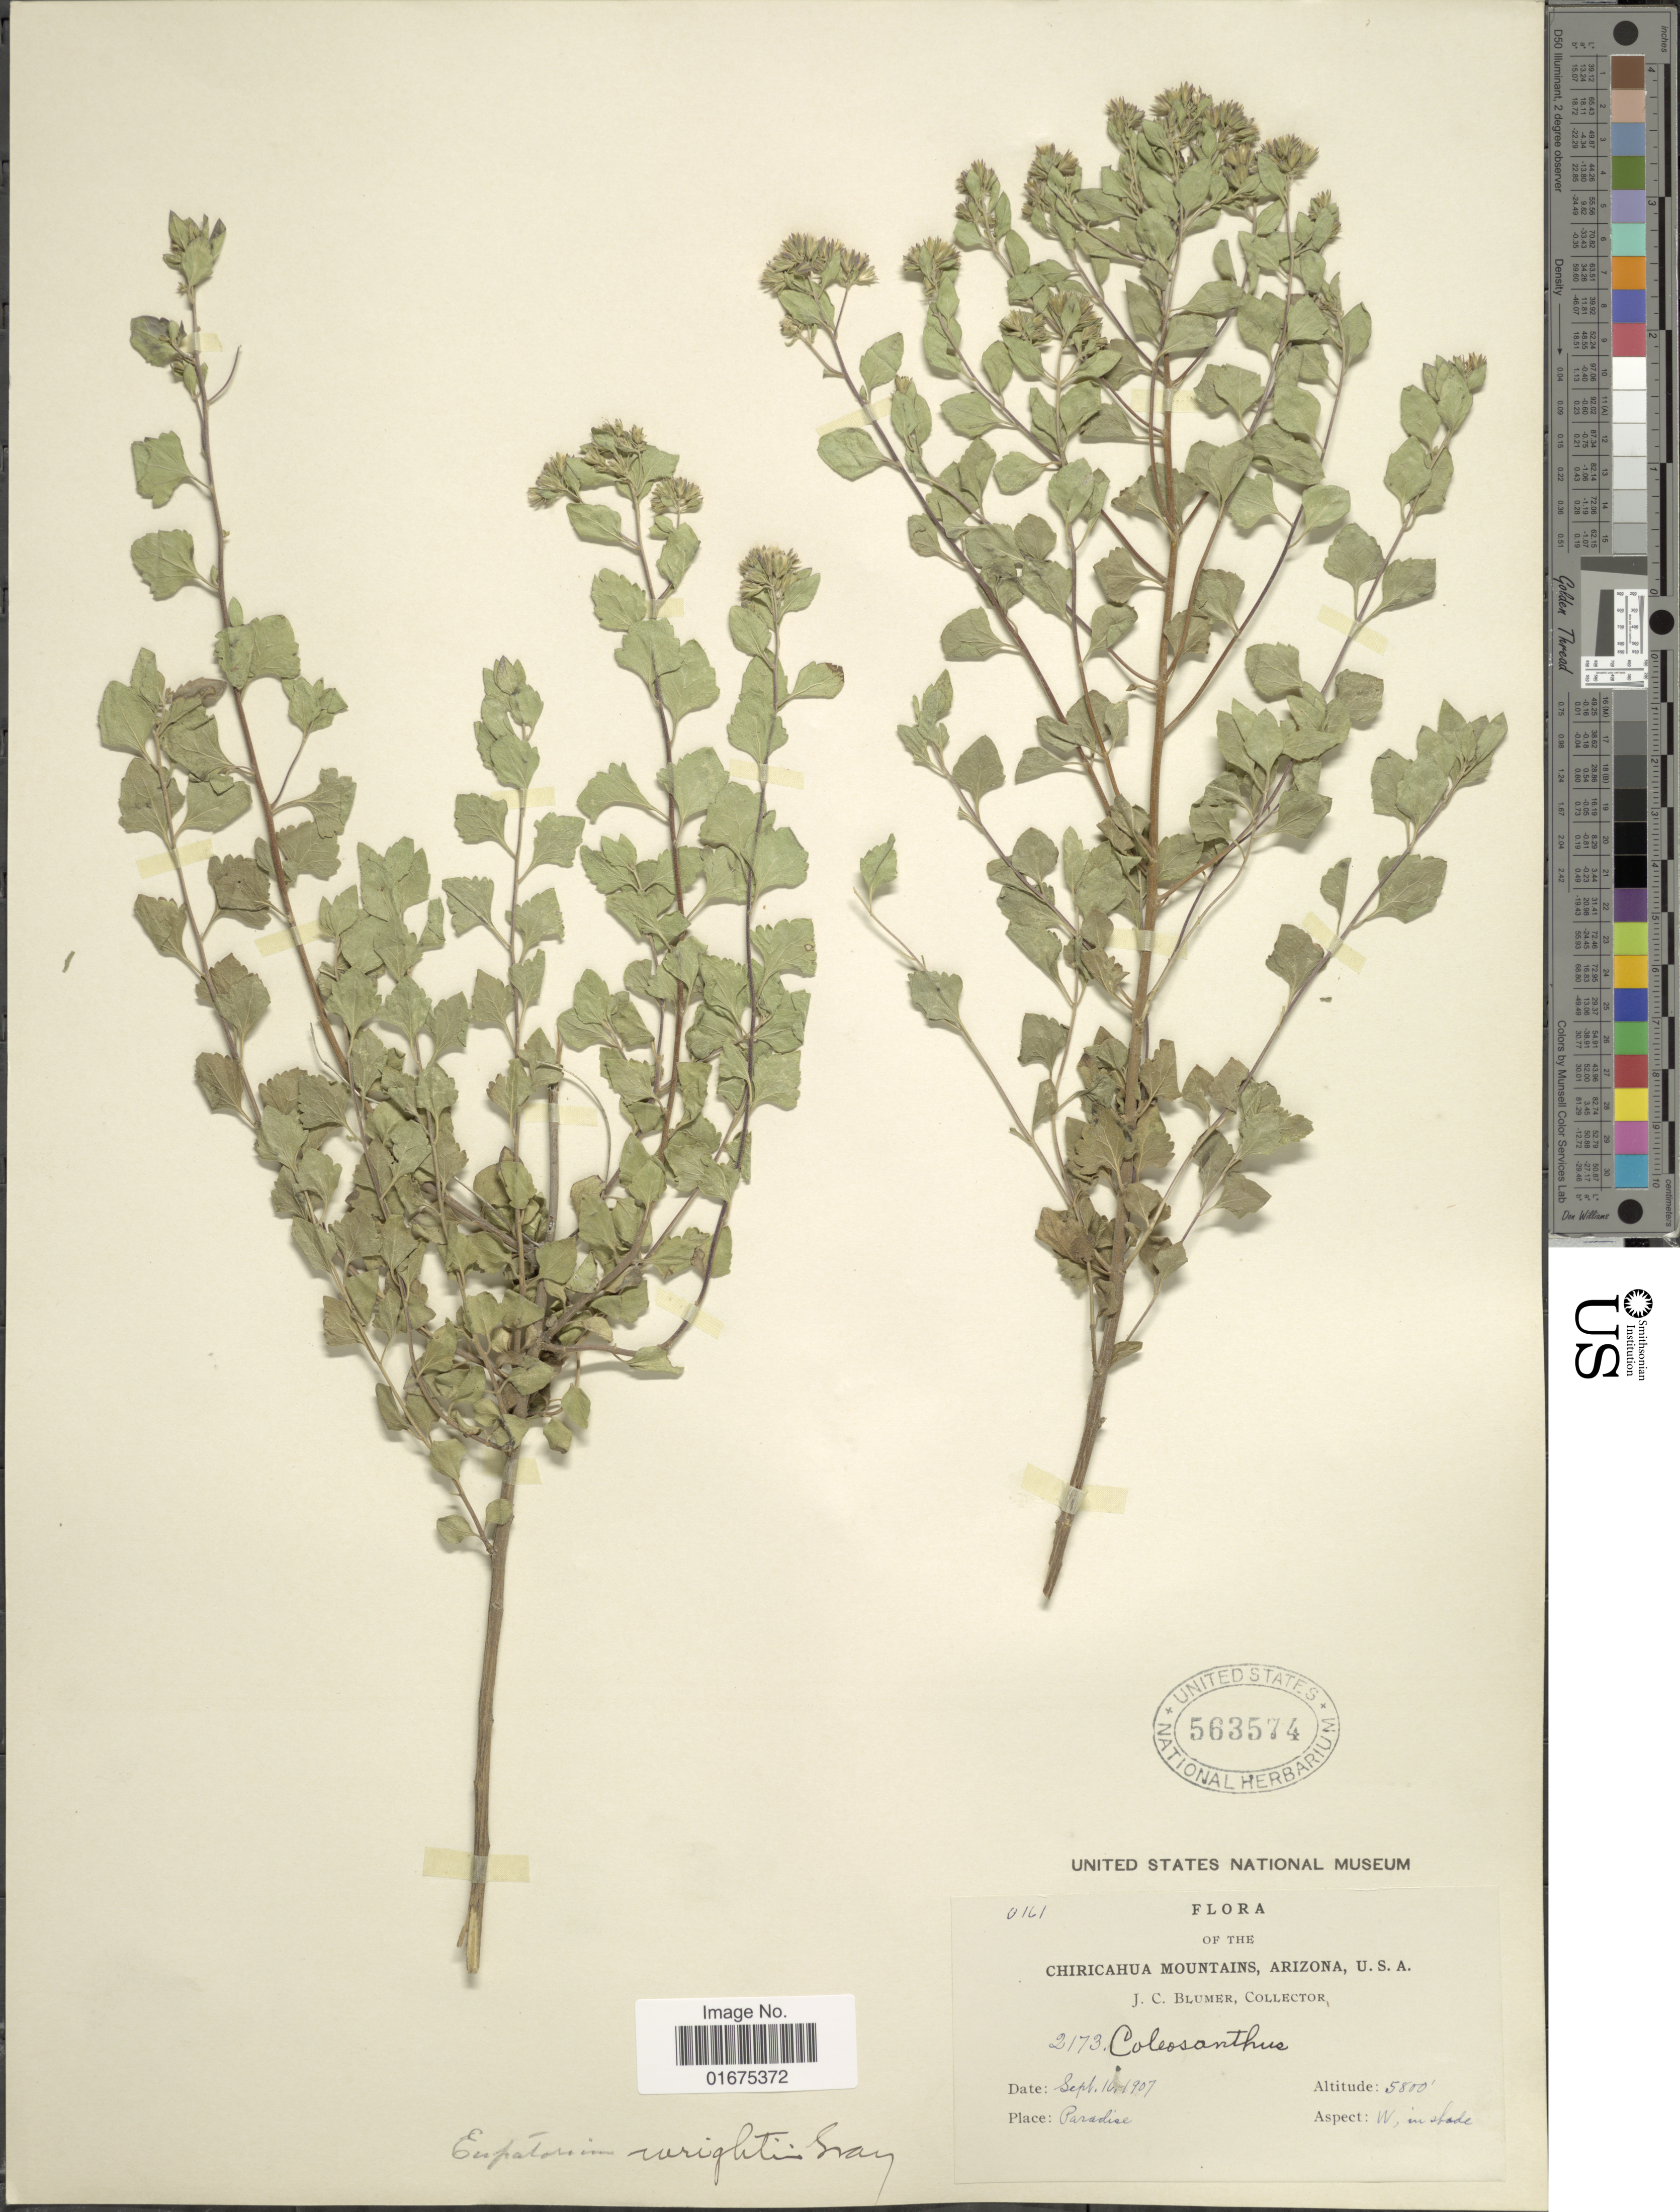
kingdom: Plantae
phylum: Tracheophyta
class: Magnoliopsida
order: Asterales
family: Asteraceae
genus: Ageratina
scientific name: Ageratina wrightii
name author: (A. Gray) R.M. King & H. Rob.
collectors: J. C. Blumer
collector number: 2173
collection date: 1907-09-16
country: United States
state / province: Arizona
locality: Chiricahua Mountains, Paradise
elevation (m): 1768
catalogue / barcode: US 563574